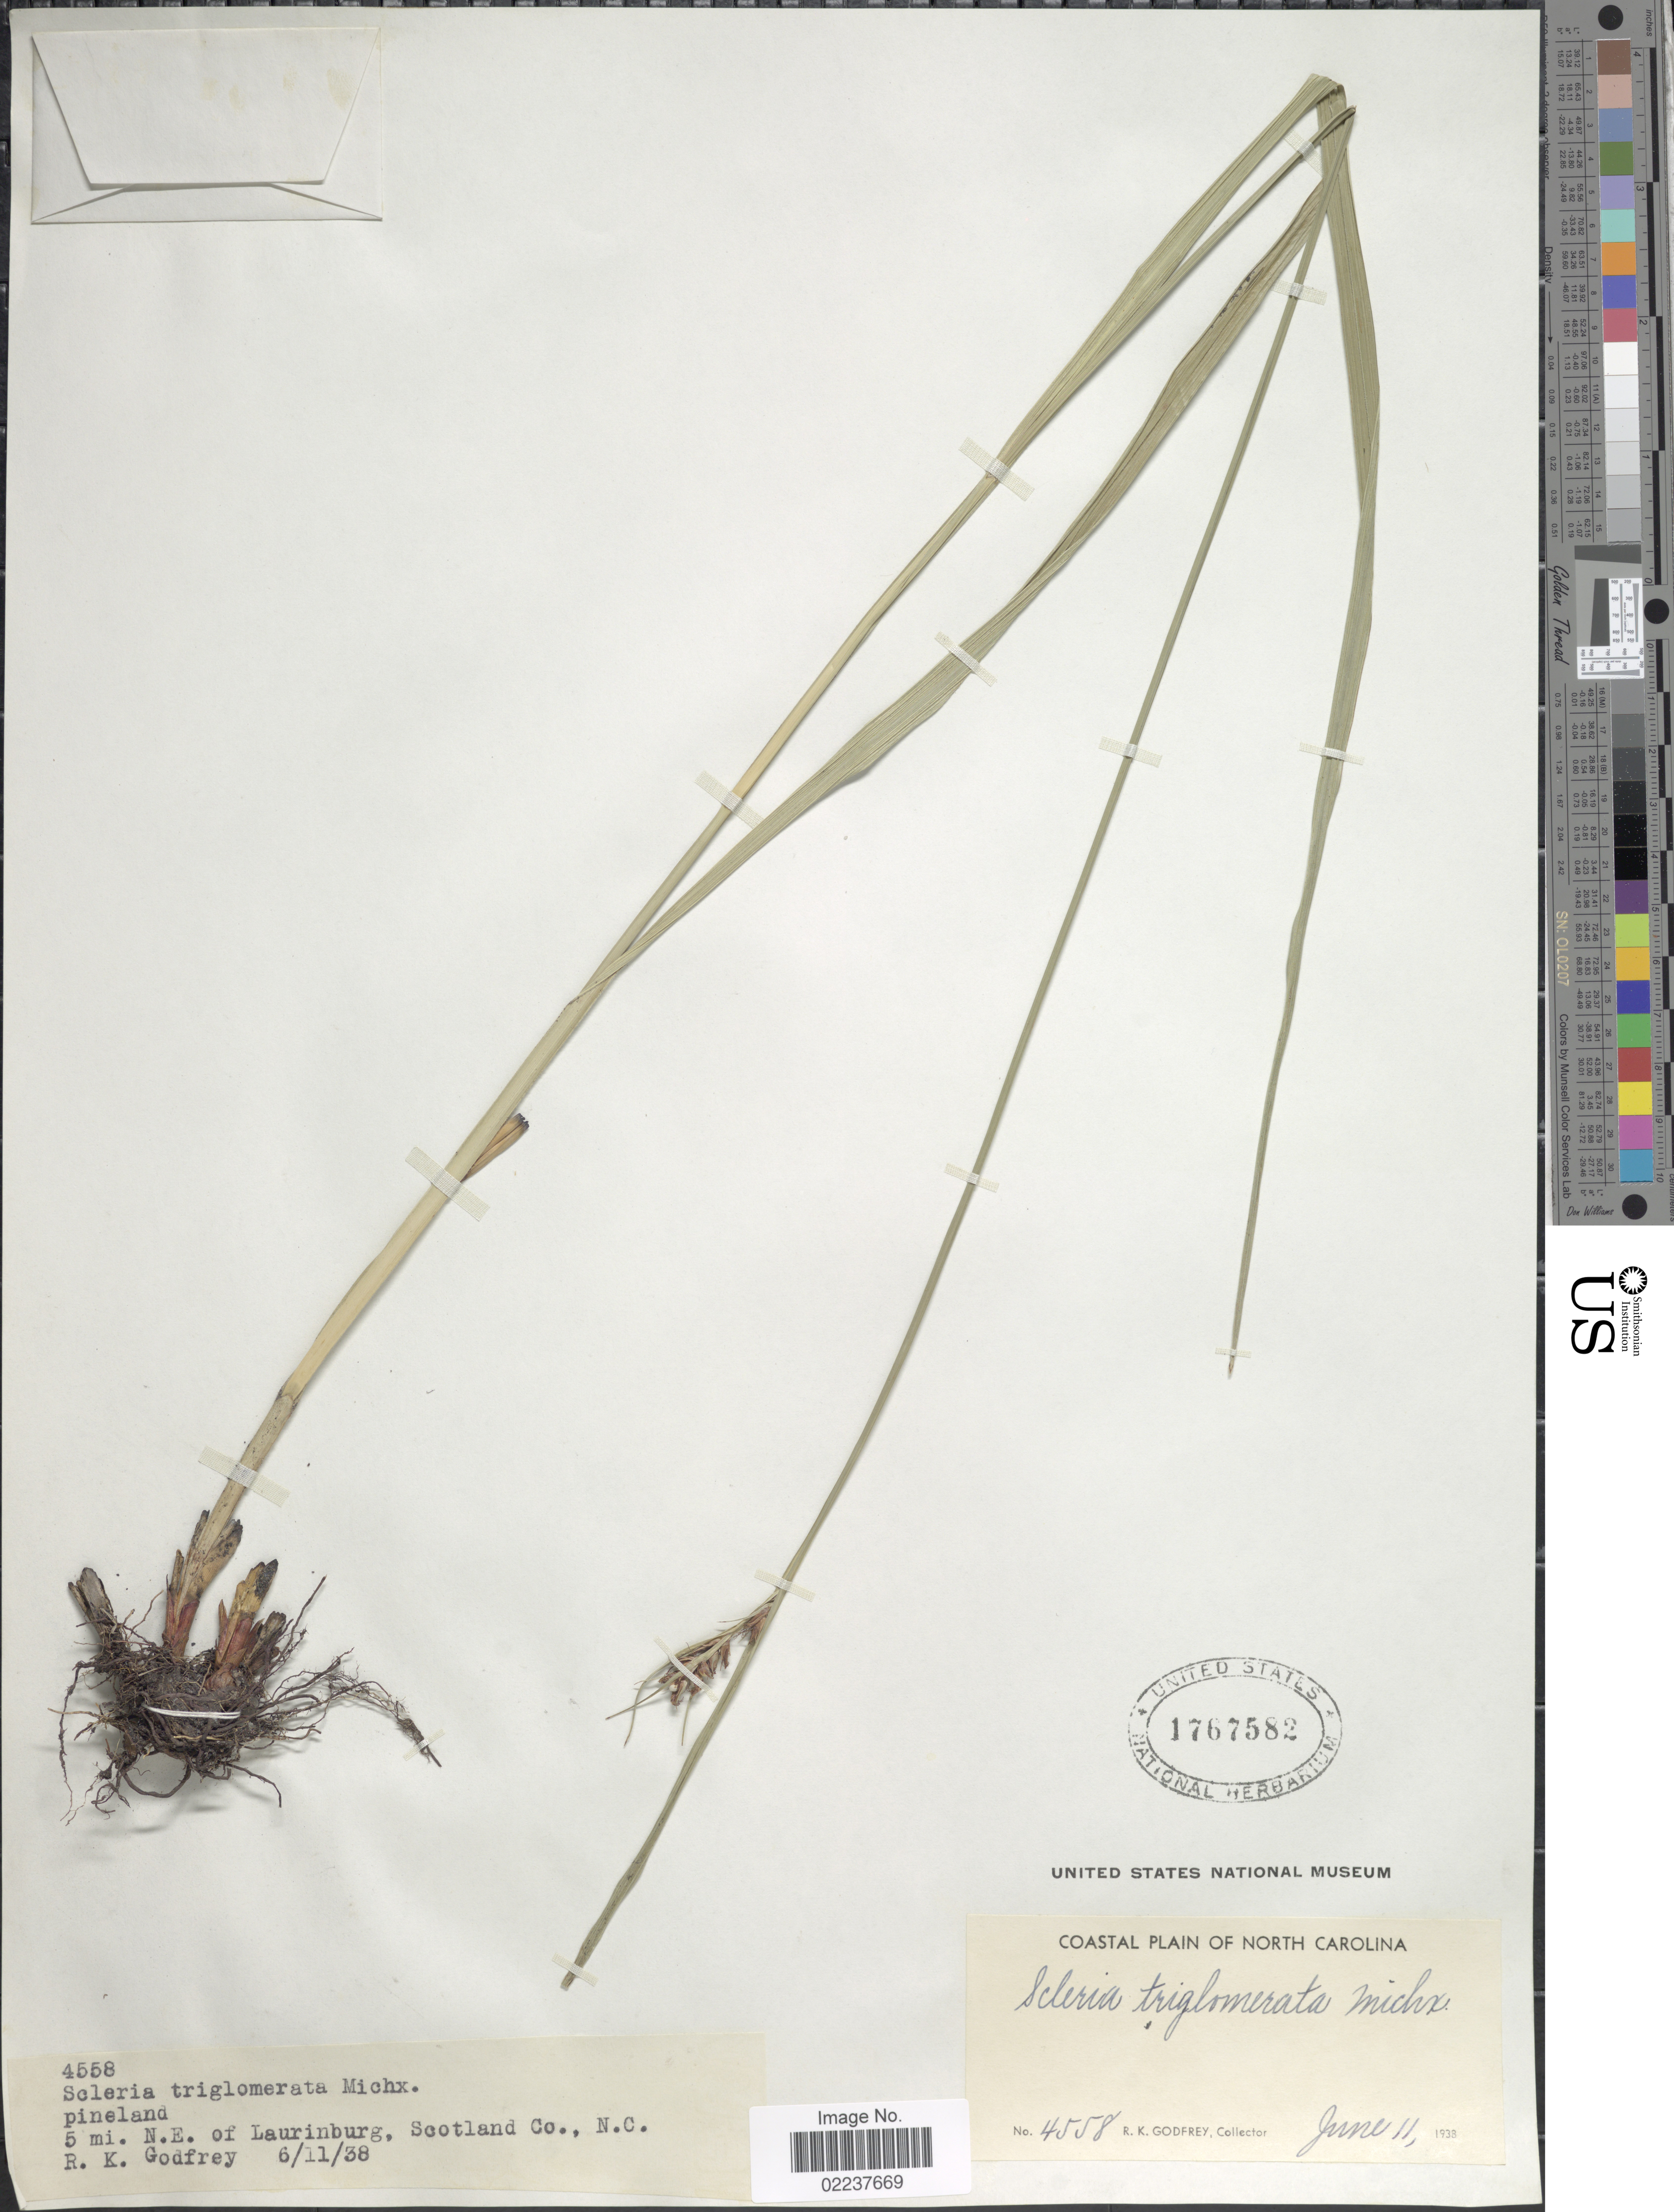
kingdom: Plantae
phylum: Tracheophyta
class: Liliopsida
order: Poales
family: Cyperaceae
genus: Scleria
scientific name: Scleria triglomerata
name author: Michx.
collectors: R. K. Godfrey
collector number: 4558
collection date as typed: Transcribed d/m/y: 11/6/38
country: United States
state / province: North Carolina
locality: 5 mi. N.E. of Laurinurg, Scotland Co., N.C.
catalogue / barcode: US 1767582